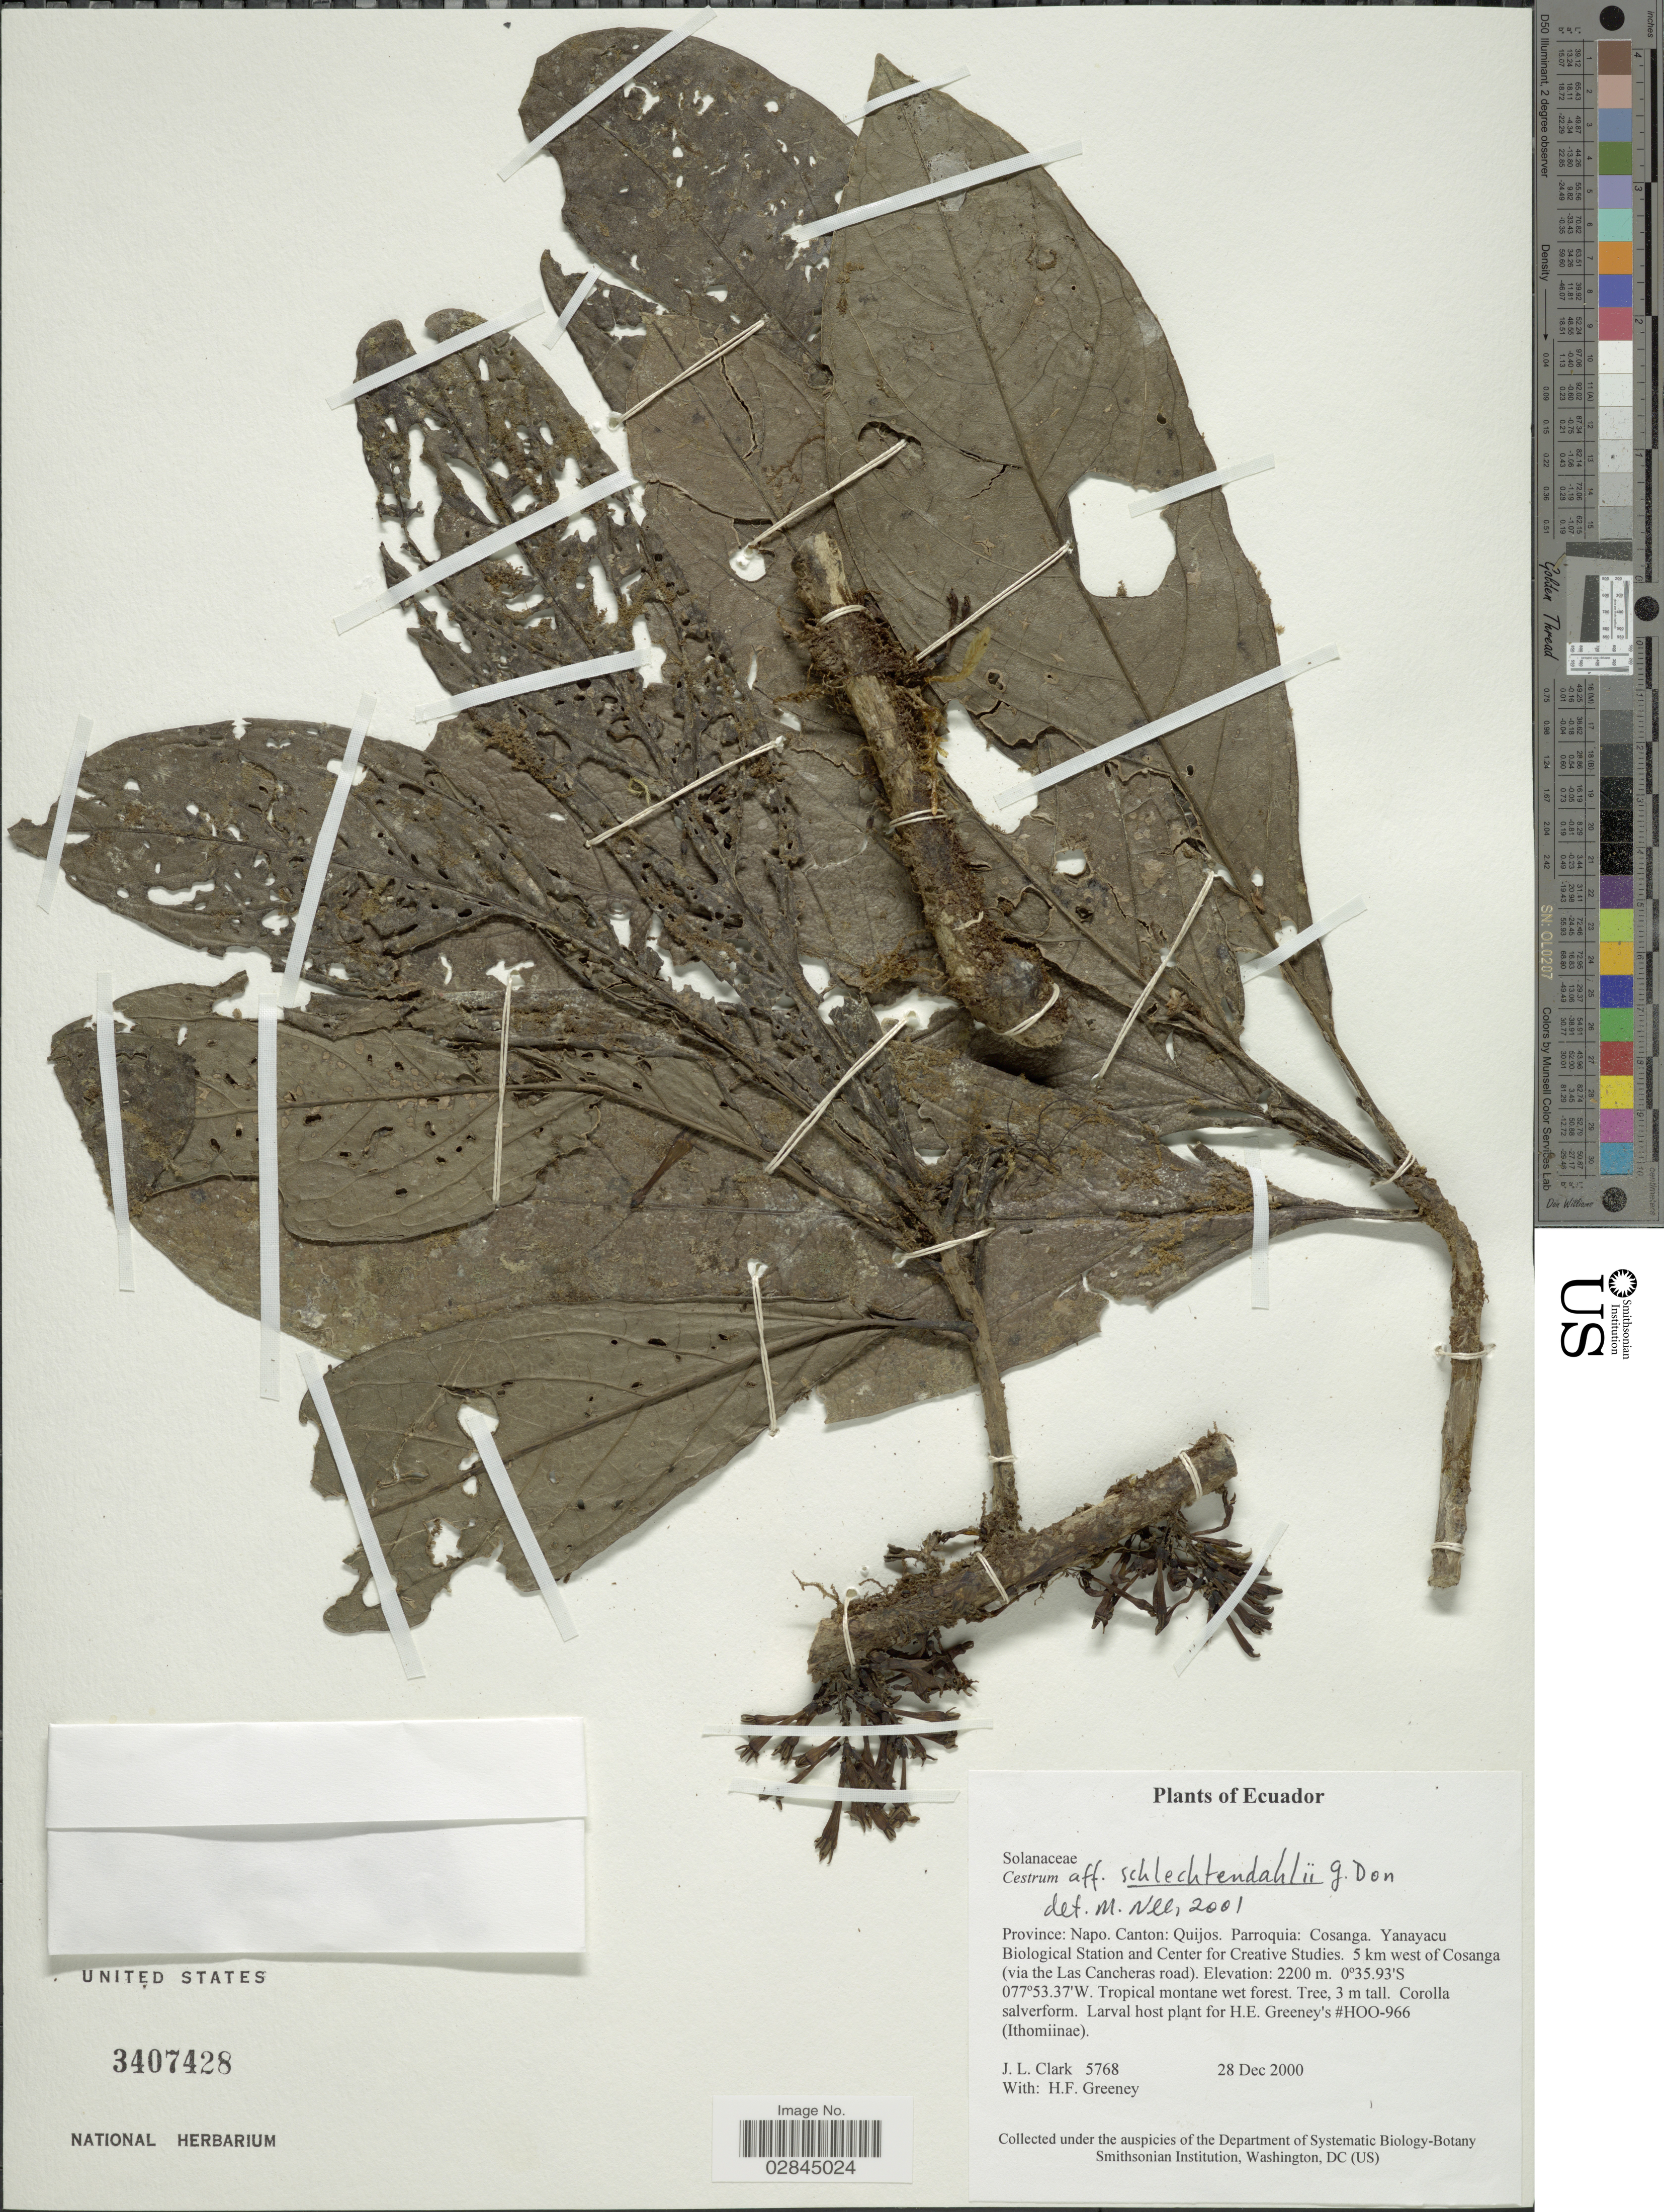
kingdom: Plantae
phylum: Tracheophyta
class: Magnoliopsida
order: Solanales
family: Solanaceae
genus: Cestrum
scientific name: Cestrum schlechtendahlii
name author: G. Don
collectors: J. L. Clark & H. Greeney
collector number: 5768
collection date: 2000-12-28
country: Ecuador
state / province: Napo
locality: Canton: Quijos. Parroquia: Cosanga. Yanayacu Biological Station and Center for Creative Studies. 5 km west of Cosanga (via the Las Cancheras road).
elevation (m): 2200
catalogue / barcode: US 3407428